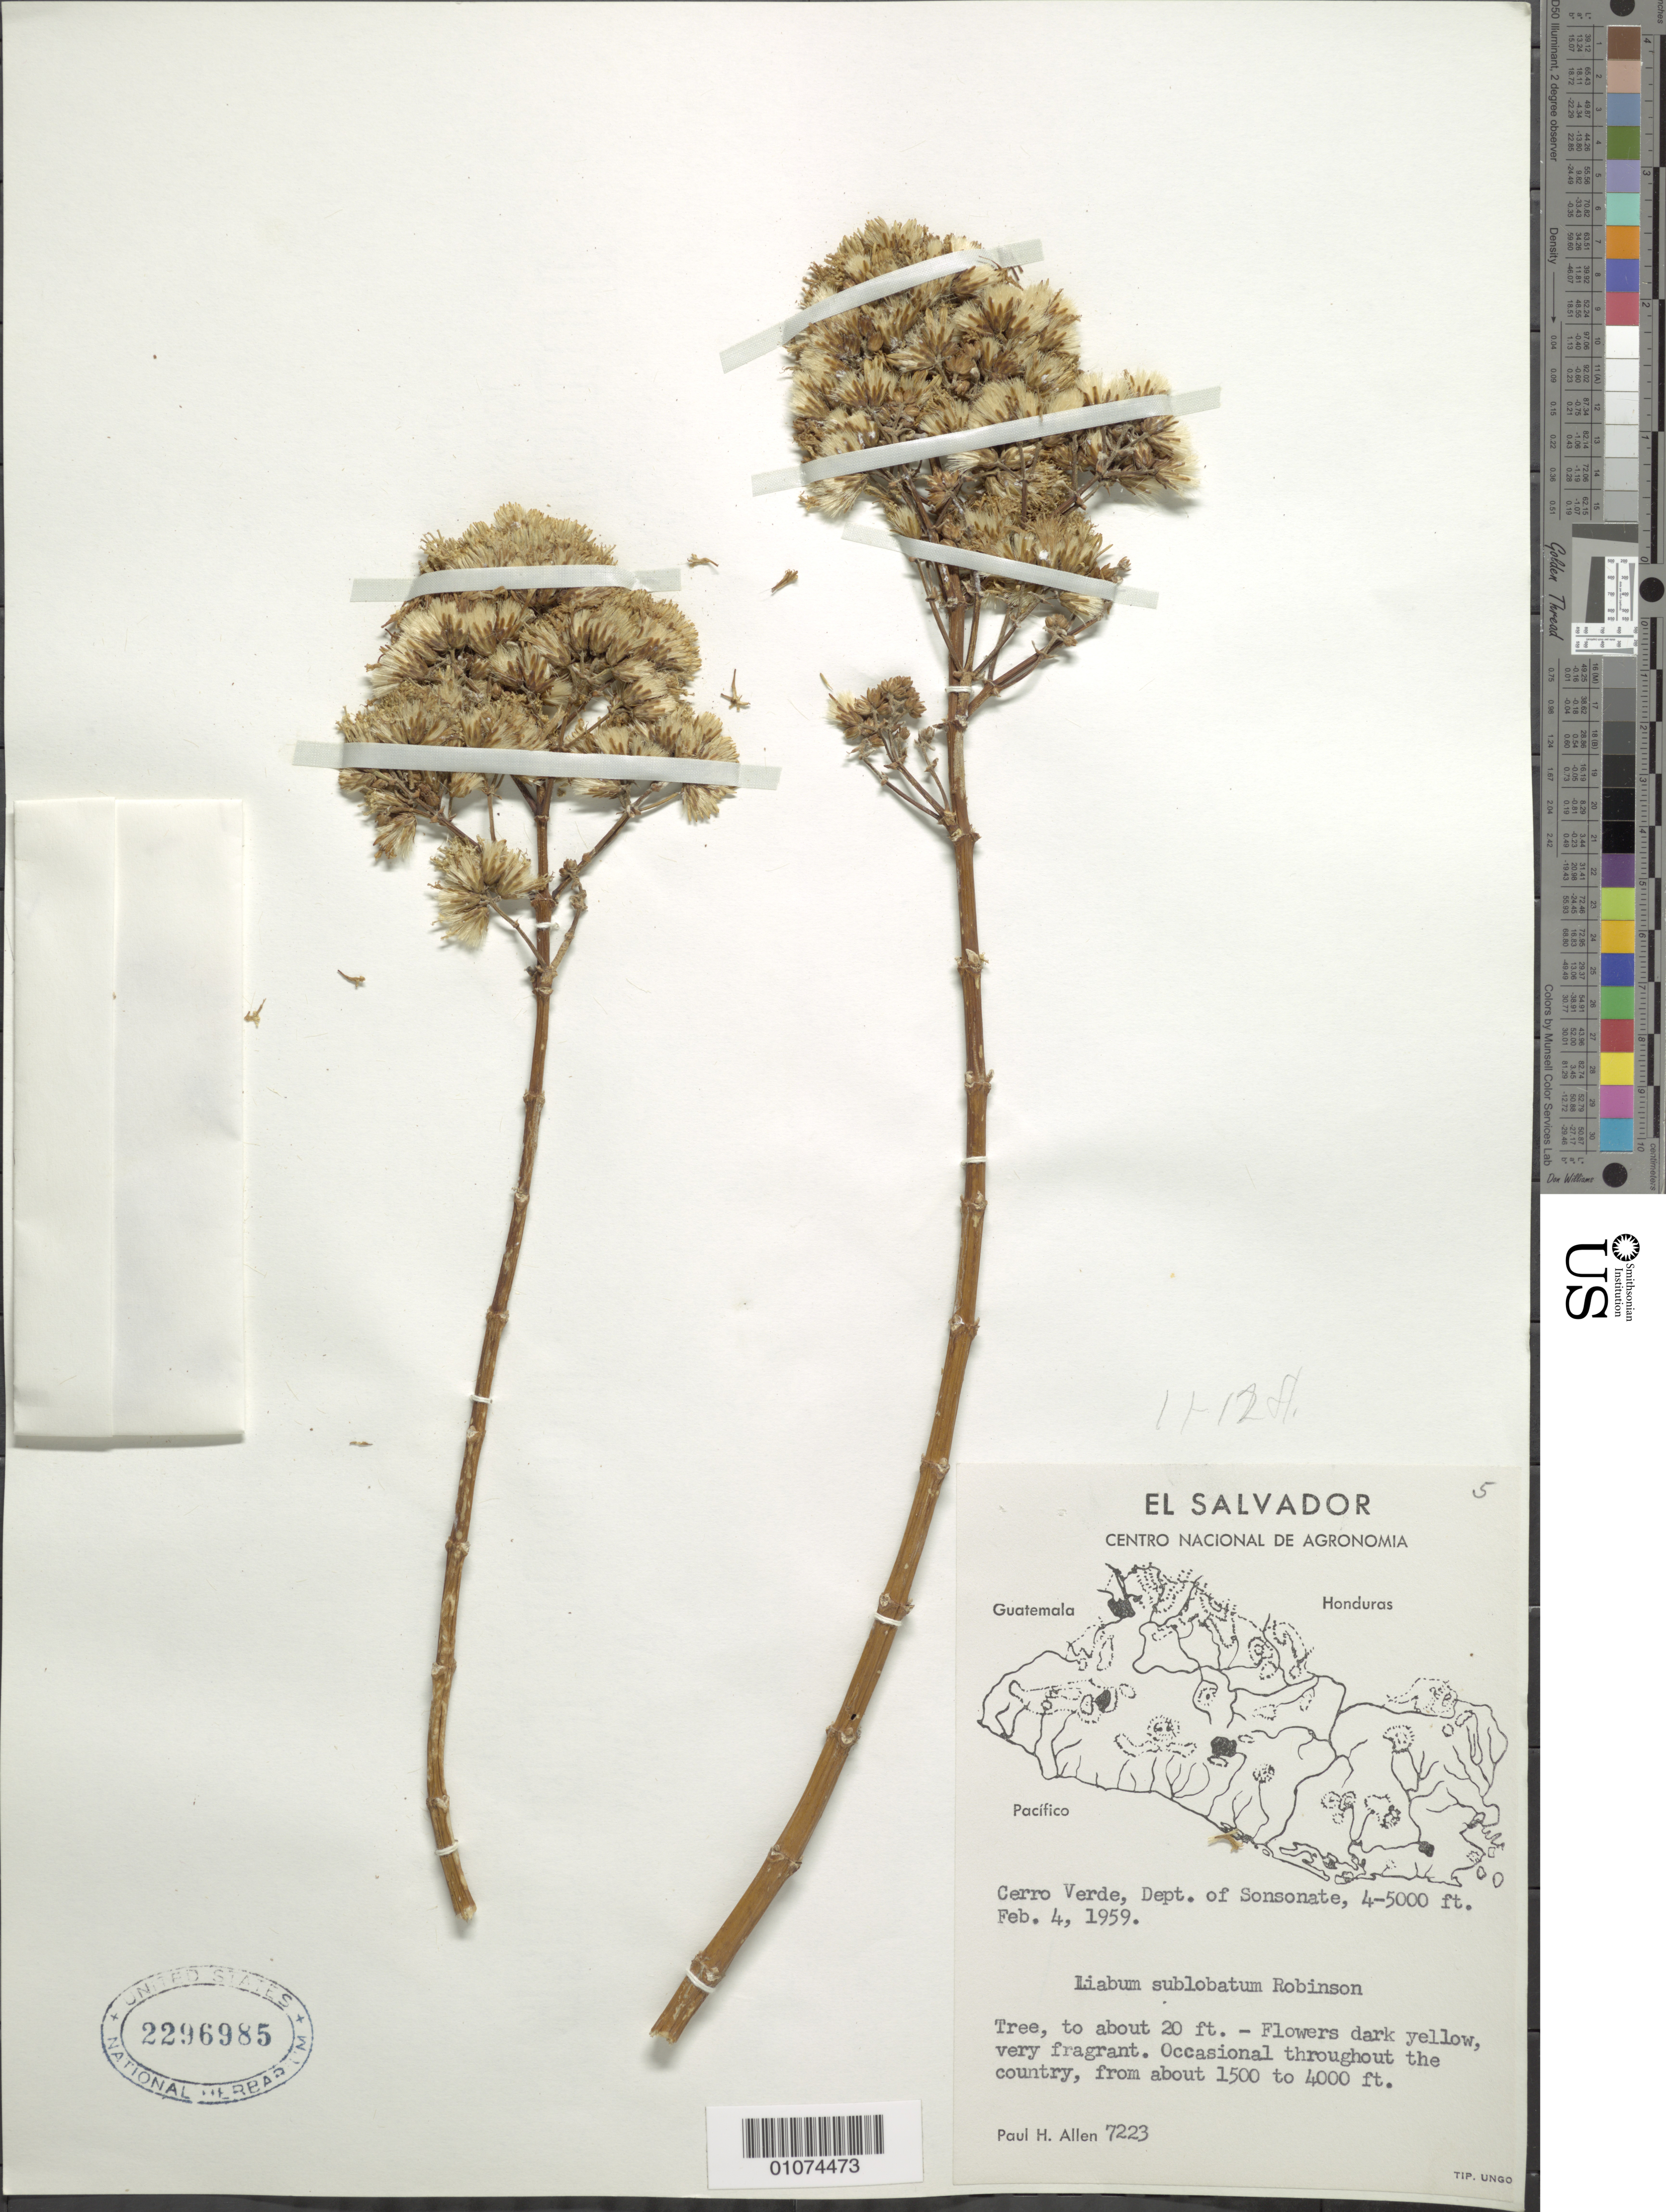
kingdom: Plantae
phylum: Tracheophyta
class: Magnoliopsida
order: Asterales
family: Asteraceae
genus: Sinclairia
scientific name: Sinclairia polyantha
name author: (Klatt) Rydb.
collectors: P. H. Allen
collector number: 7223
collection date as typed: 4 February 1959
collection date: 1959-02-04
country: El Salvador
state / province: Sonsonate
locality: Cerro Verde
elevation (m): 1219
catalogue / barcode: US 2296985